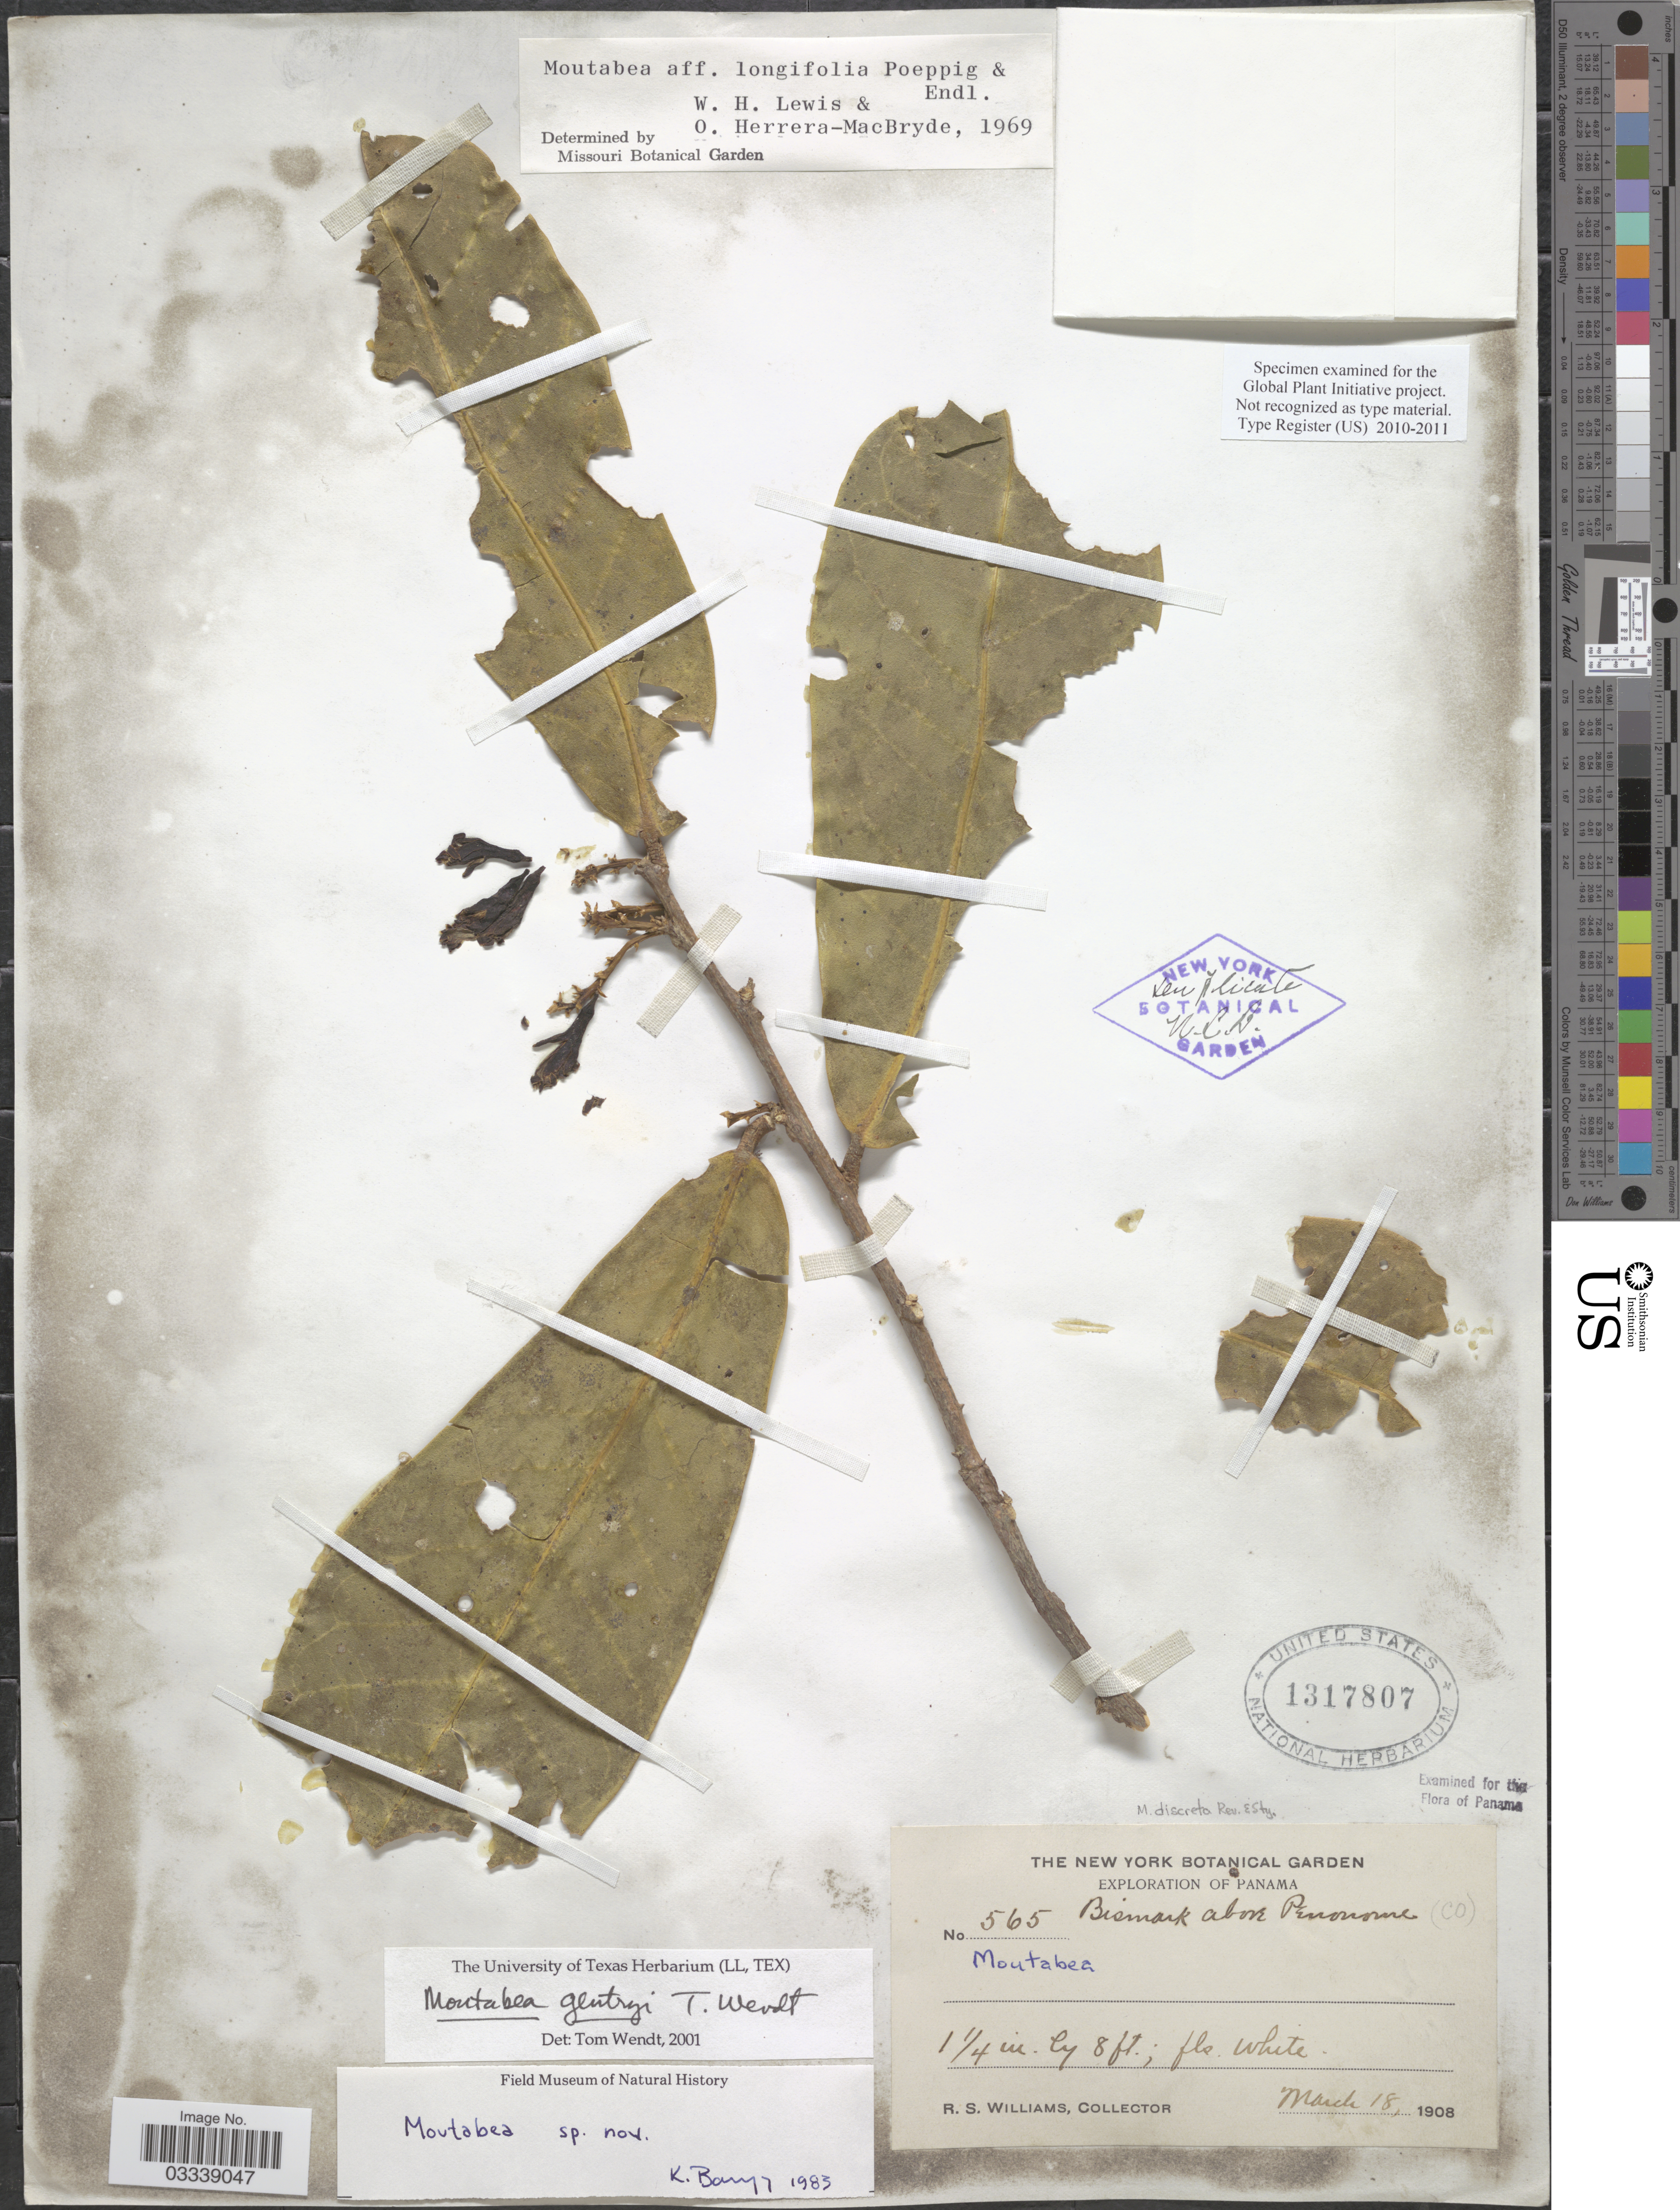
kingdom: Plantae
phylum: Tracheophyta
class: Magnoliopsida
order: Fabales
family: Polygalaceae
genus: Moutabea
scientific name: Moutabea longifolia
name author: Poepp. & Endl.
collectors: R. S. Williams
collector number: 565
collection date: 1908-03-18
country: Panama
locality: Bismark above Penonome (Co) [unsure placement].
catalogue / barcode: US 1317807